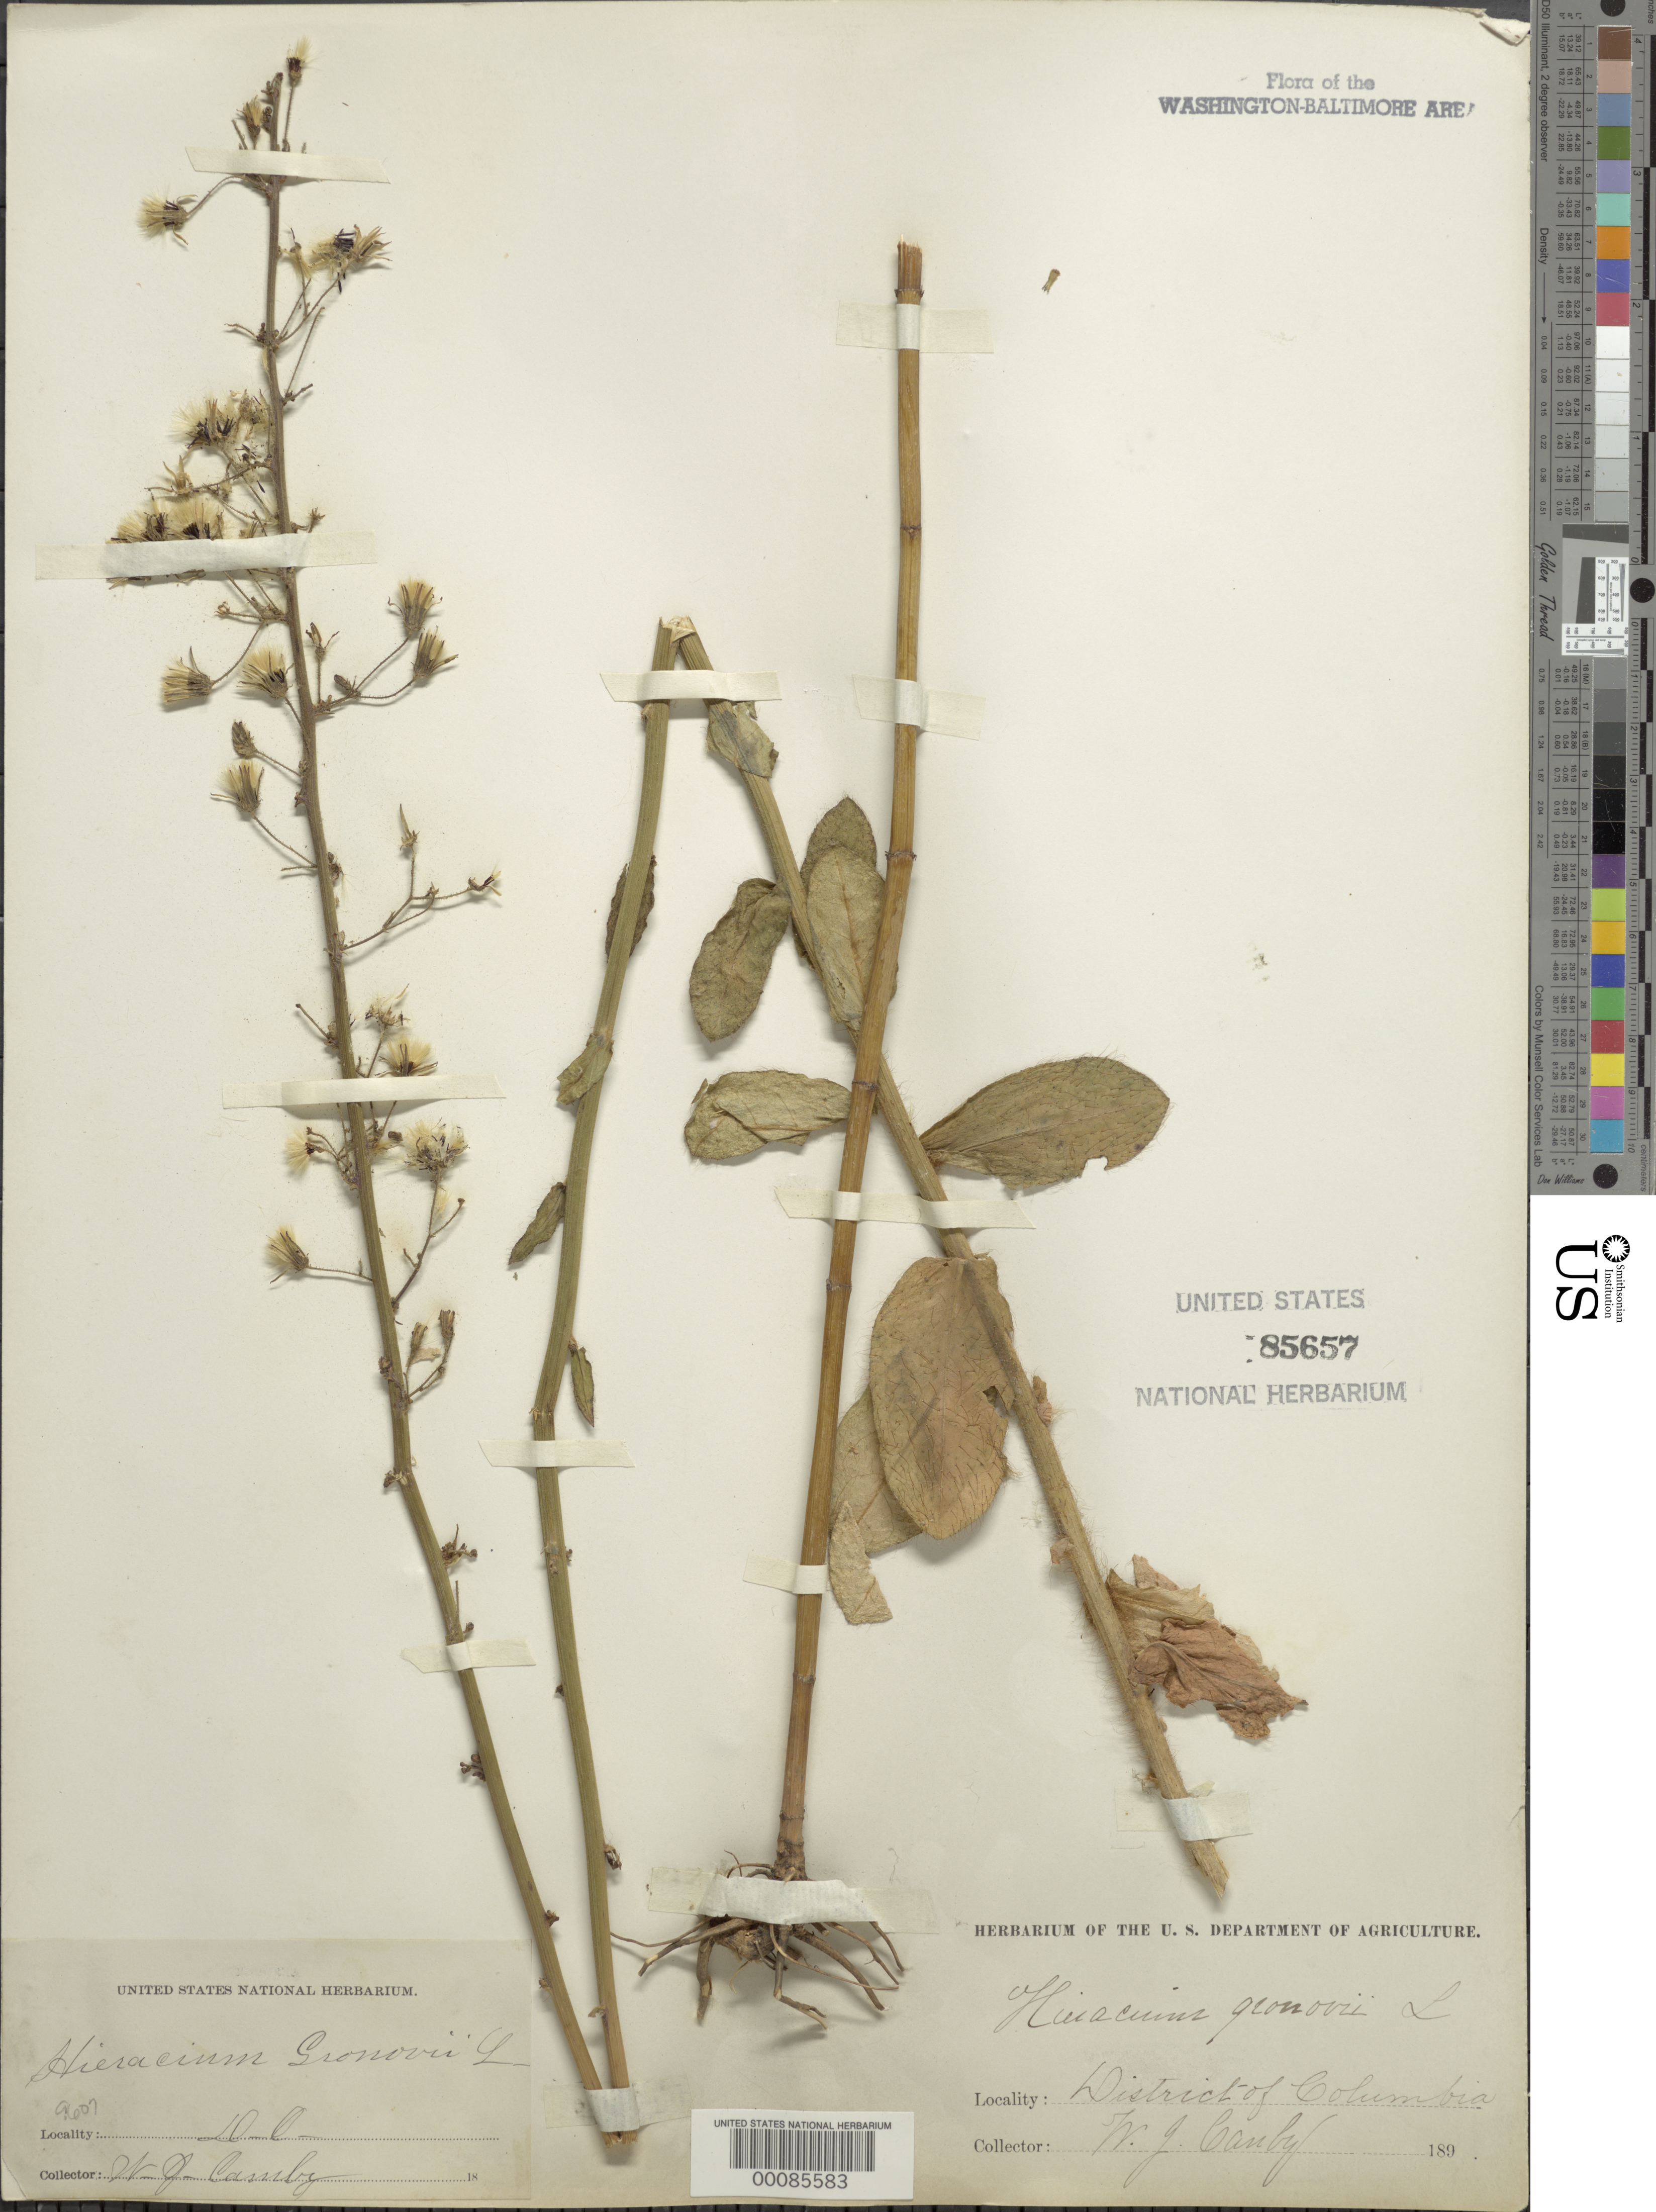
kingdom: Plantae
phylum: Tracheophyta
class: Magnoliopsida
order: Asterales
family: Asteraceae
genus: Hieracium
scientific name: Hieracium gronovii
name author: L.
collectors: W. Canby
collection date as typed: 1890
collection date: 1890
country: United States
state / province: District of Columbia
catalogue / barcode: US 85657